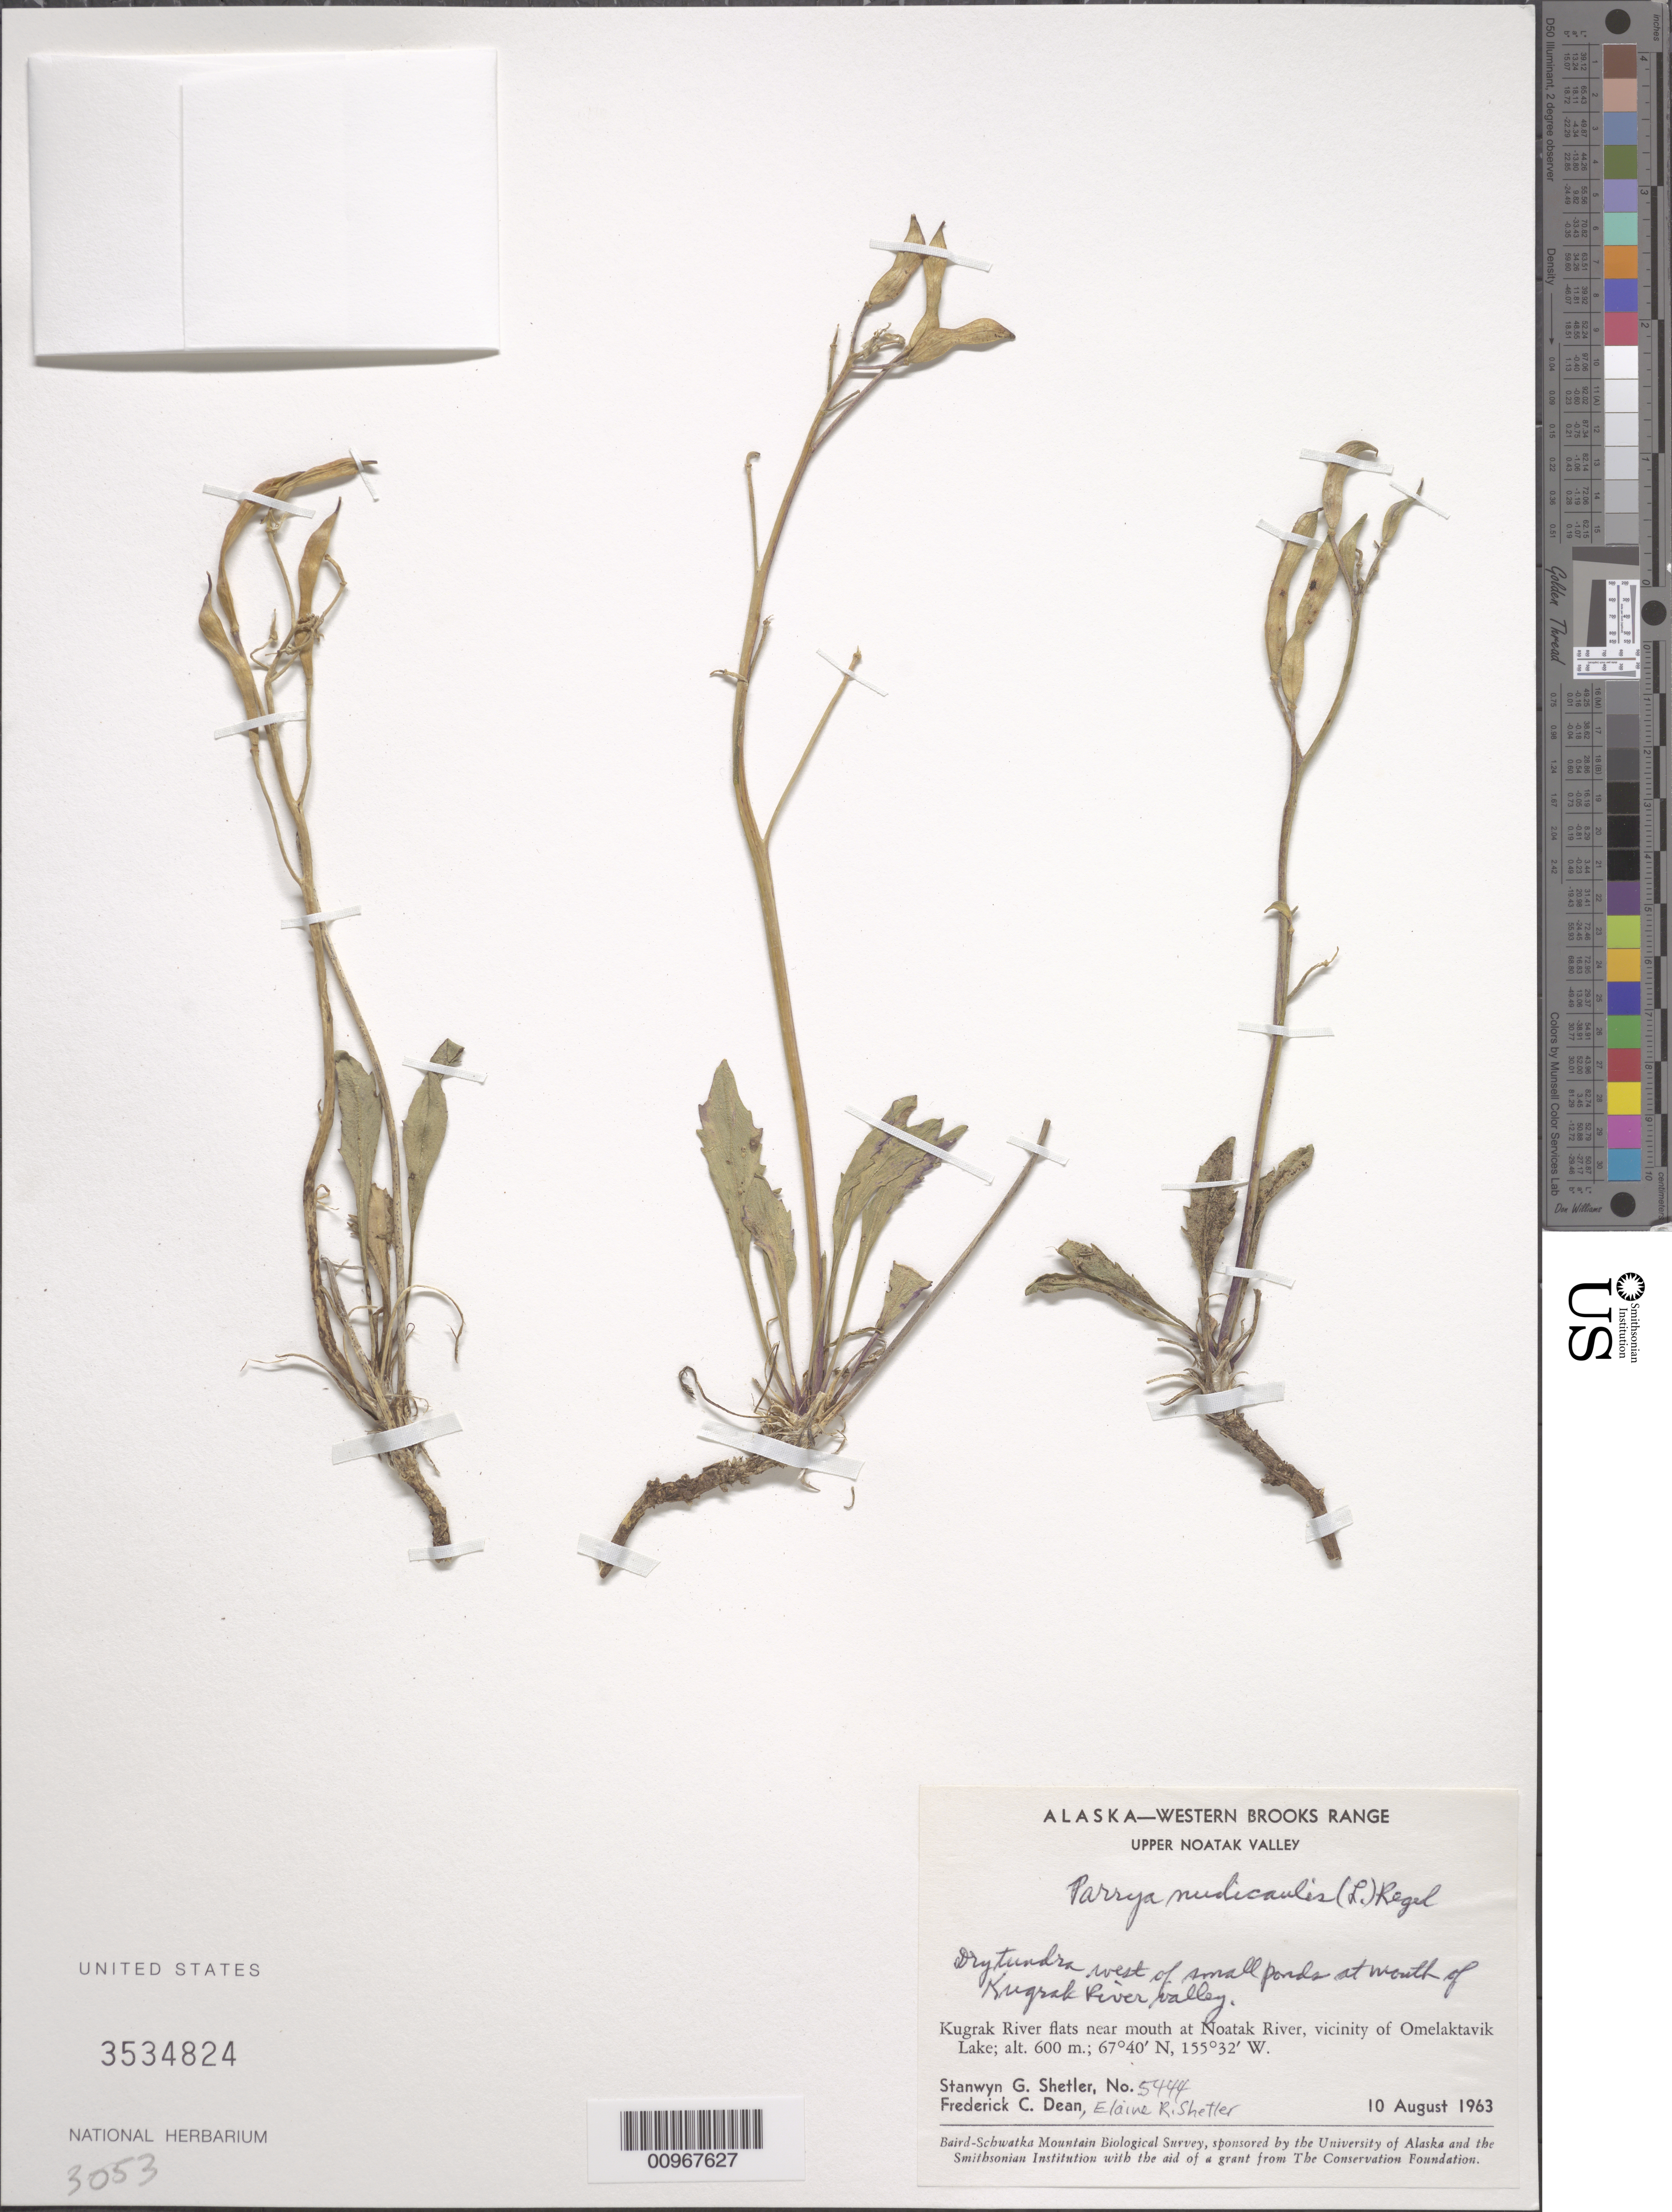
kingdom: Plantae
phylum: Tracheophyta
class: Magnoliopsida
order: Brassicales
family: Brassicaceae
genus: Parrya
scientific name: Parrya nudicaulis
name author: (L.) Regel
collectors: S. Shetler, F. C. Dean & E. R. Shetler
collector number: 5444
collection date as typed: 10 Aug 1963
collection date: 1963-08-10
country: United States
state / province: Alaska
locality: Kugrak River flats near mouth at Noatak River, vicinity of Omelaktavik Lake. Western Brooks Range, Upper Noatak Valley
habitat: Dry tundra west of small ponds at mouth of Kugrak River valley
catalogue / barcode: US 3534824